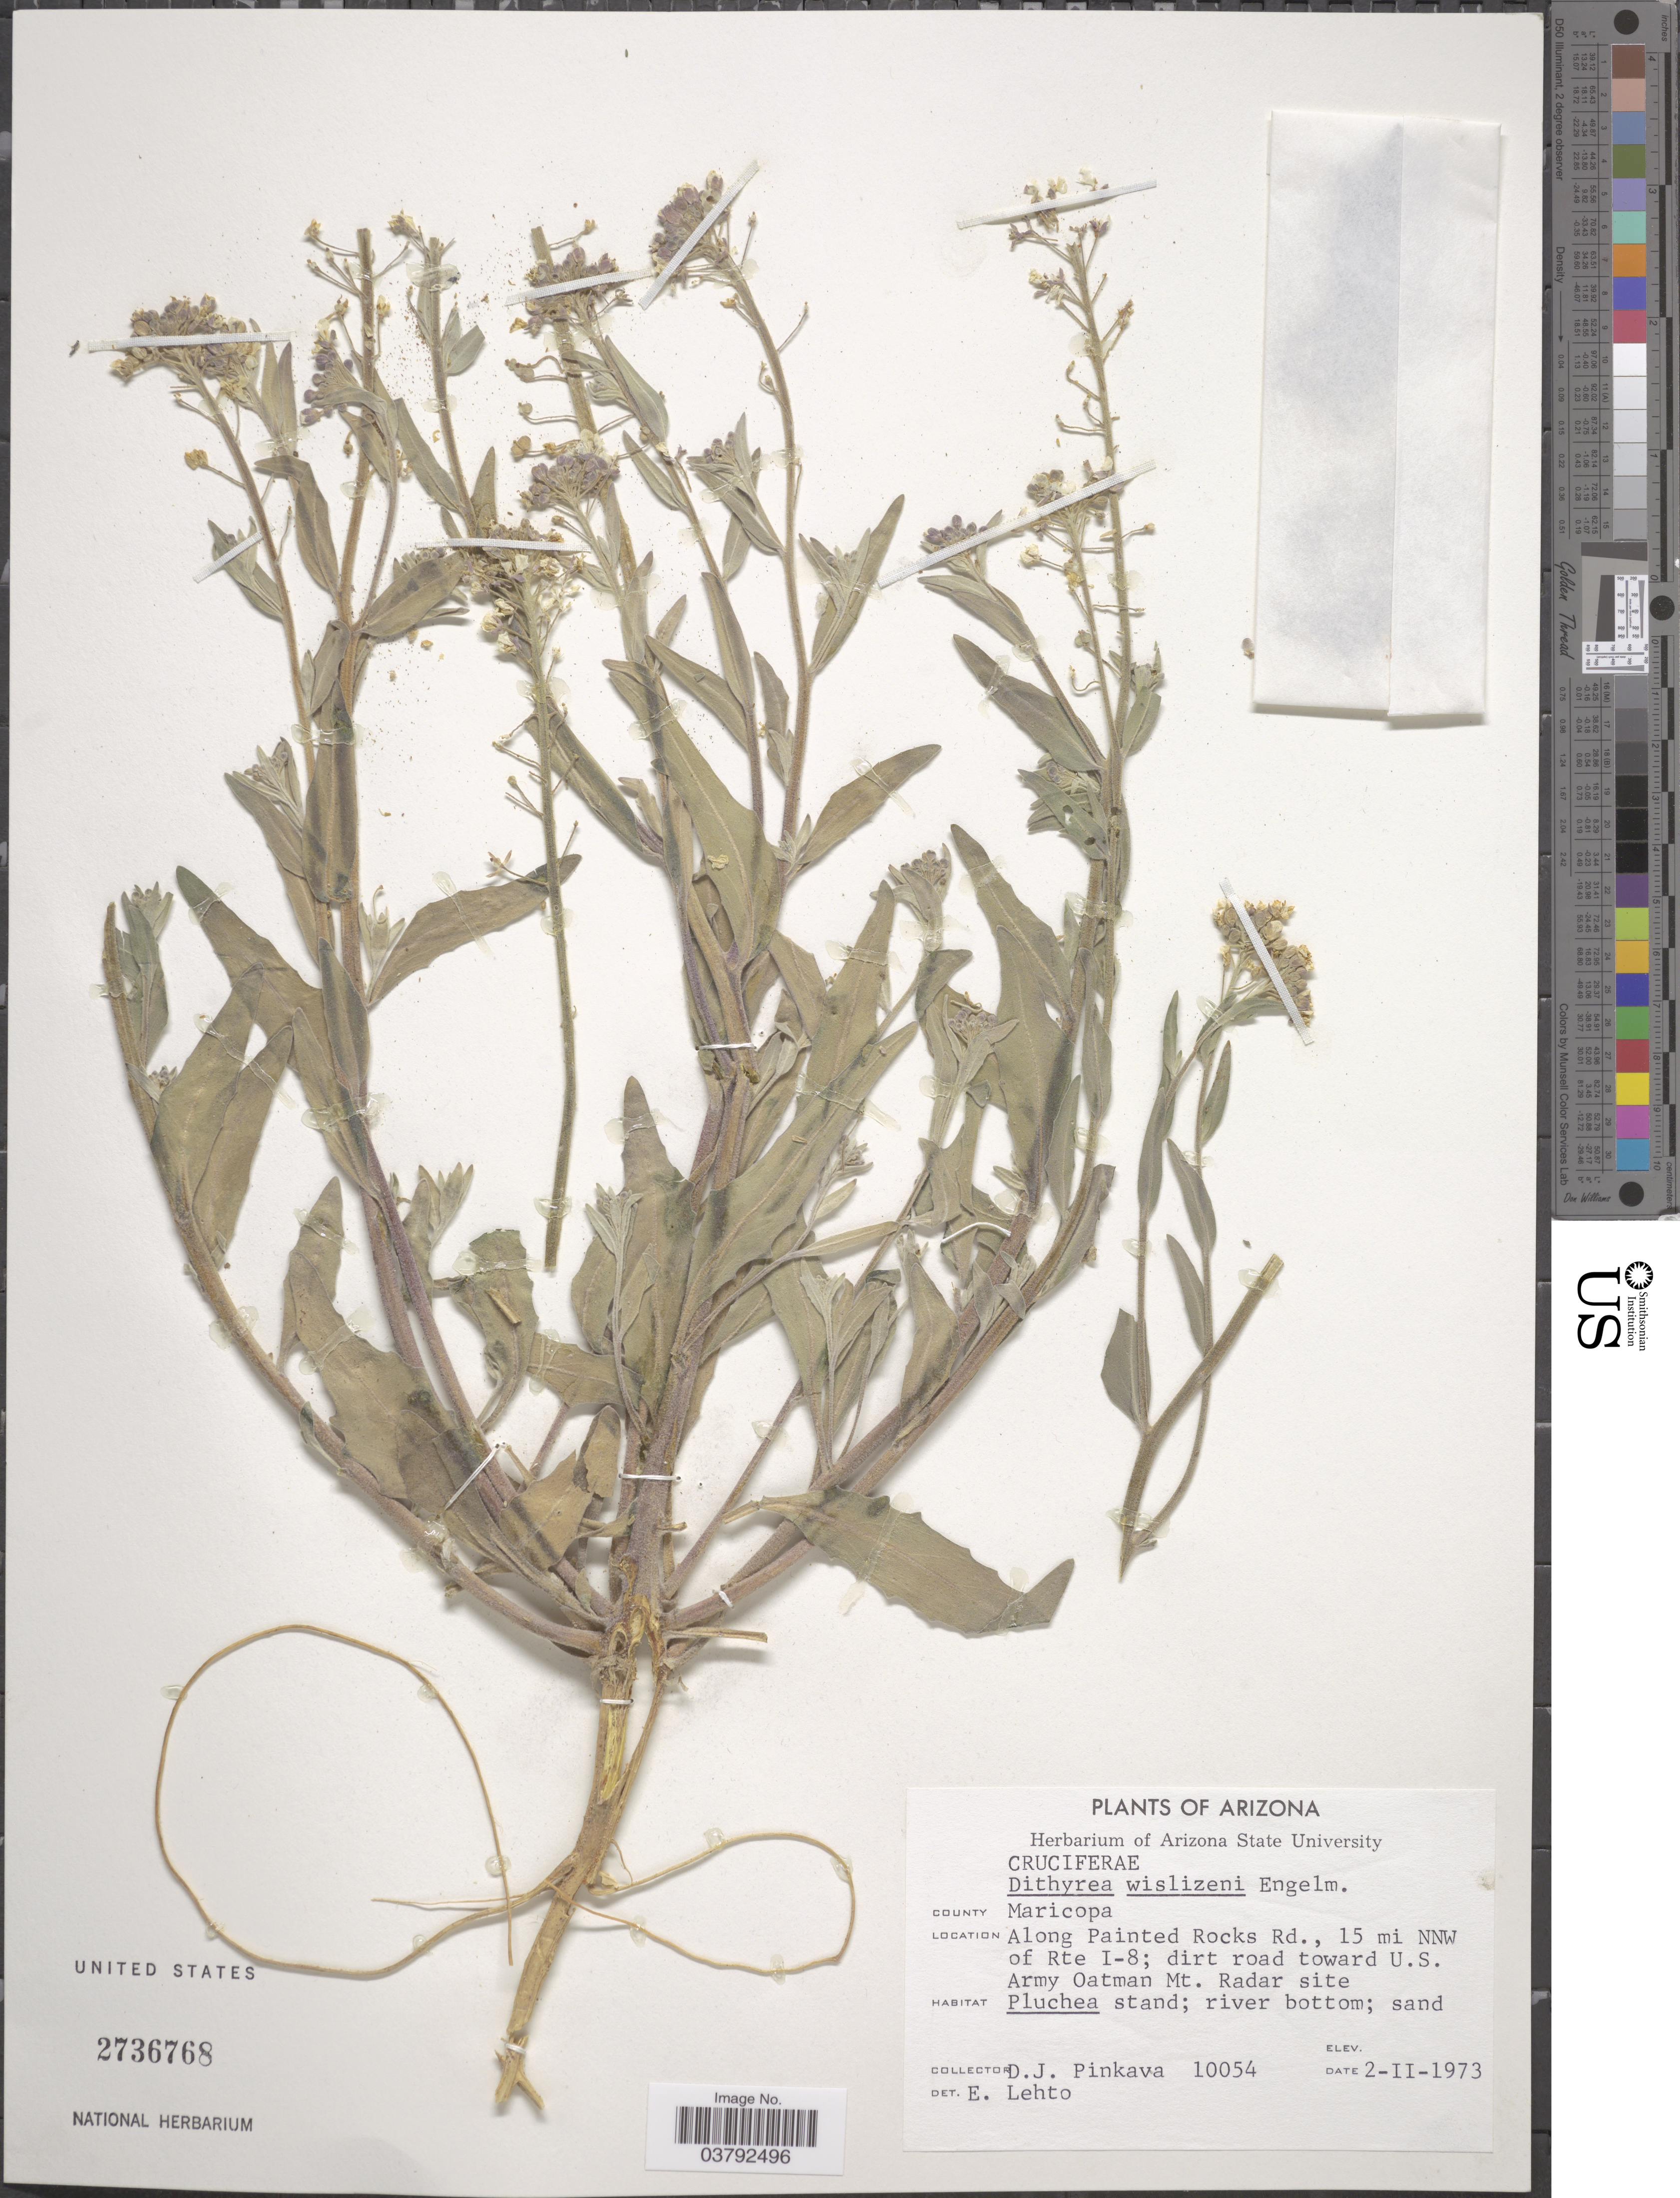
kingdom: Plantae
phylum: Tracheophyta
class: Magnoliopsida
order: Brassicales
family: Brassicaceae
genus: Dithyrea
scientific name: Dithyrea wislizeni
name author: Engelm.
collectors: D. J. Pinkava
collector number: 10054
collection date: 1973-02-02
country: United States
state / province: Arizona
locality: County Maricopa. Along Painted Rocks Rd., 15 mi NNW of Rte I-8; dirt road toward U.S. Army Oatman Mt. Radar site.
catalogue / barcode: US 2736768